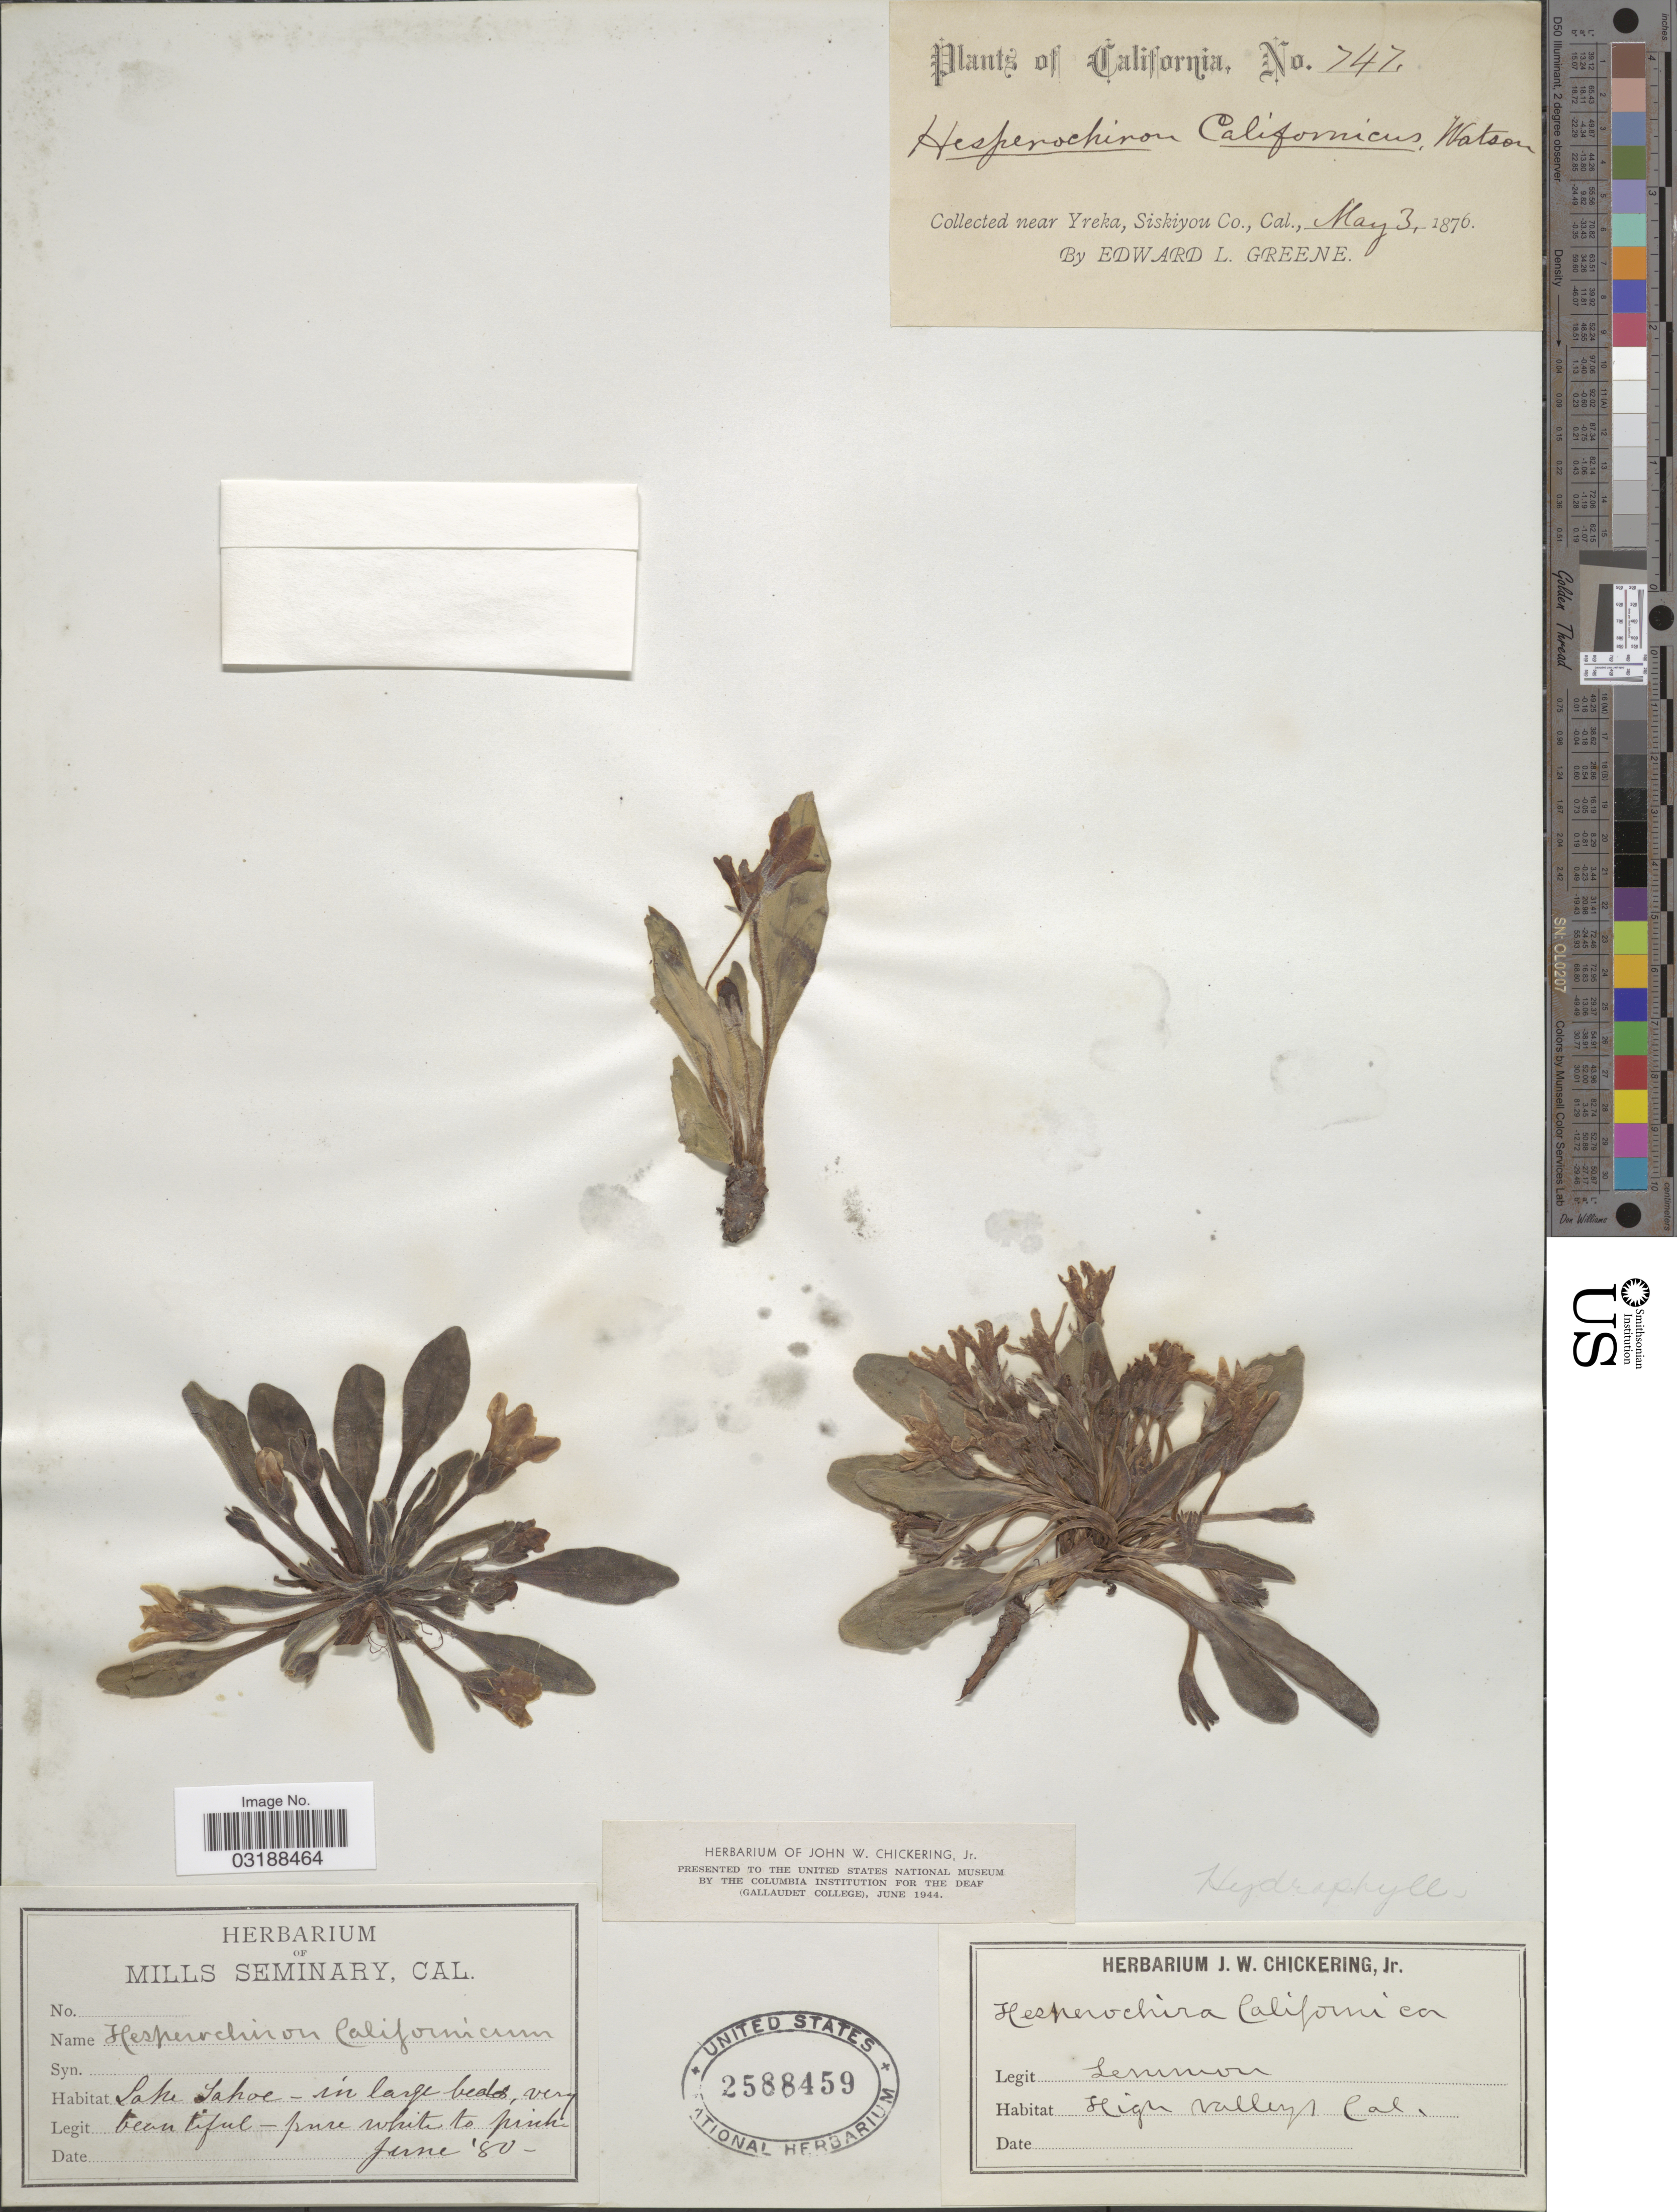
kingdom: Plantae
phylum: Tracheophyta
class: Magnoliopsida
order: Boraginales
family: Hydrophyllaceae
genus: Hesperochiron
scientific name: Hesperochiron californicus var. typicus White ined.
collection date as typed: Transcribed d/m/y: /6/80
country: United States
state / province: California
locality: Lake Tahoe.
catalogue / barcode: US 2588459-2